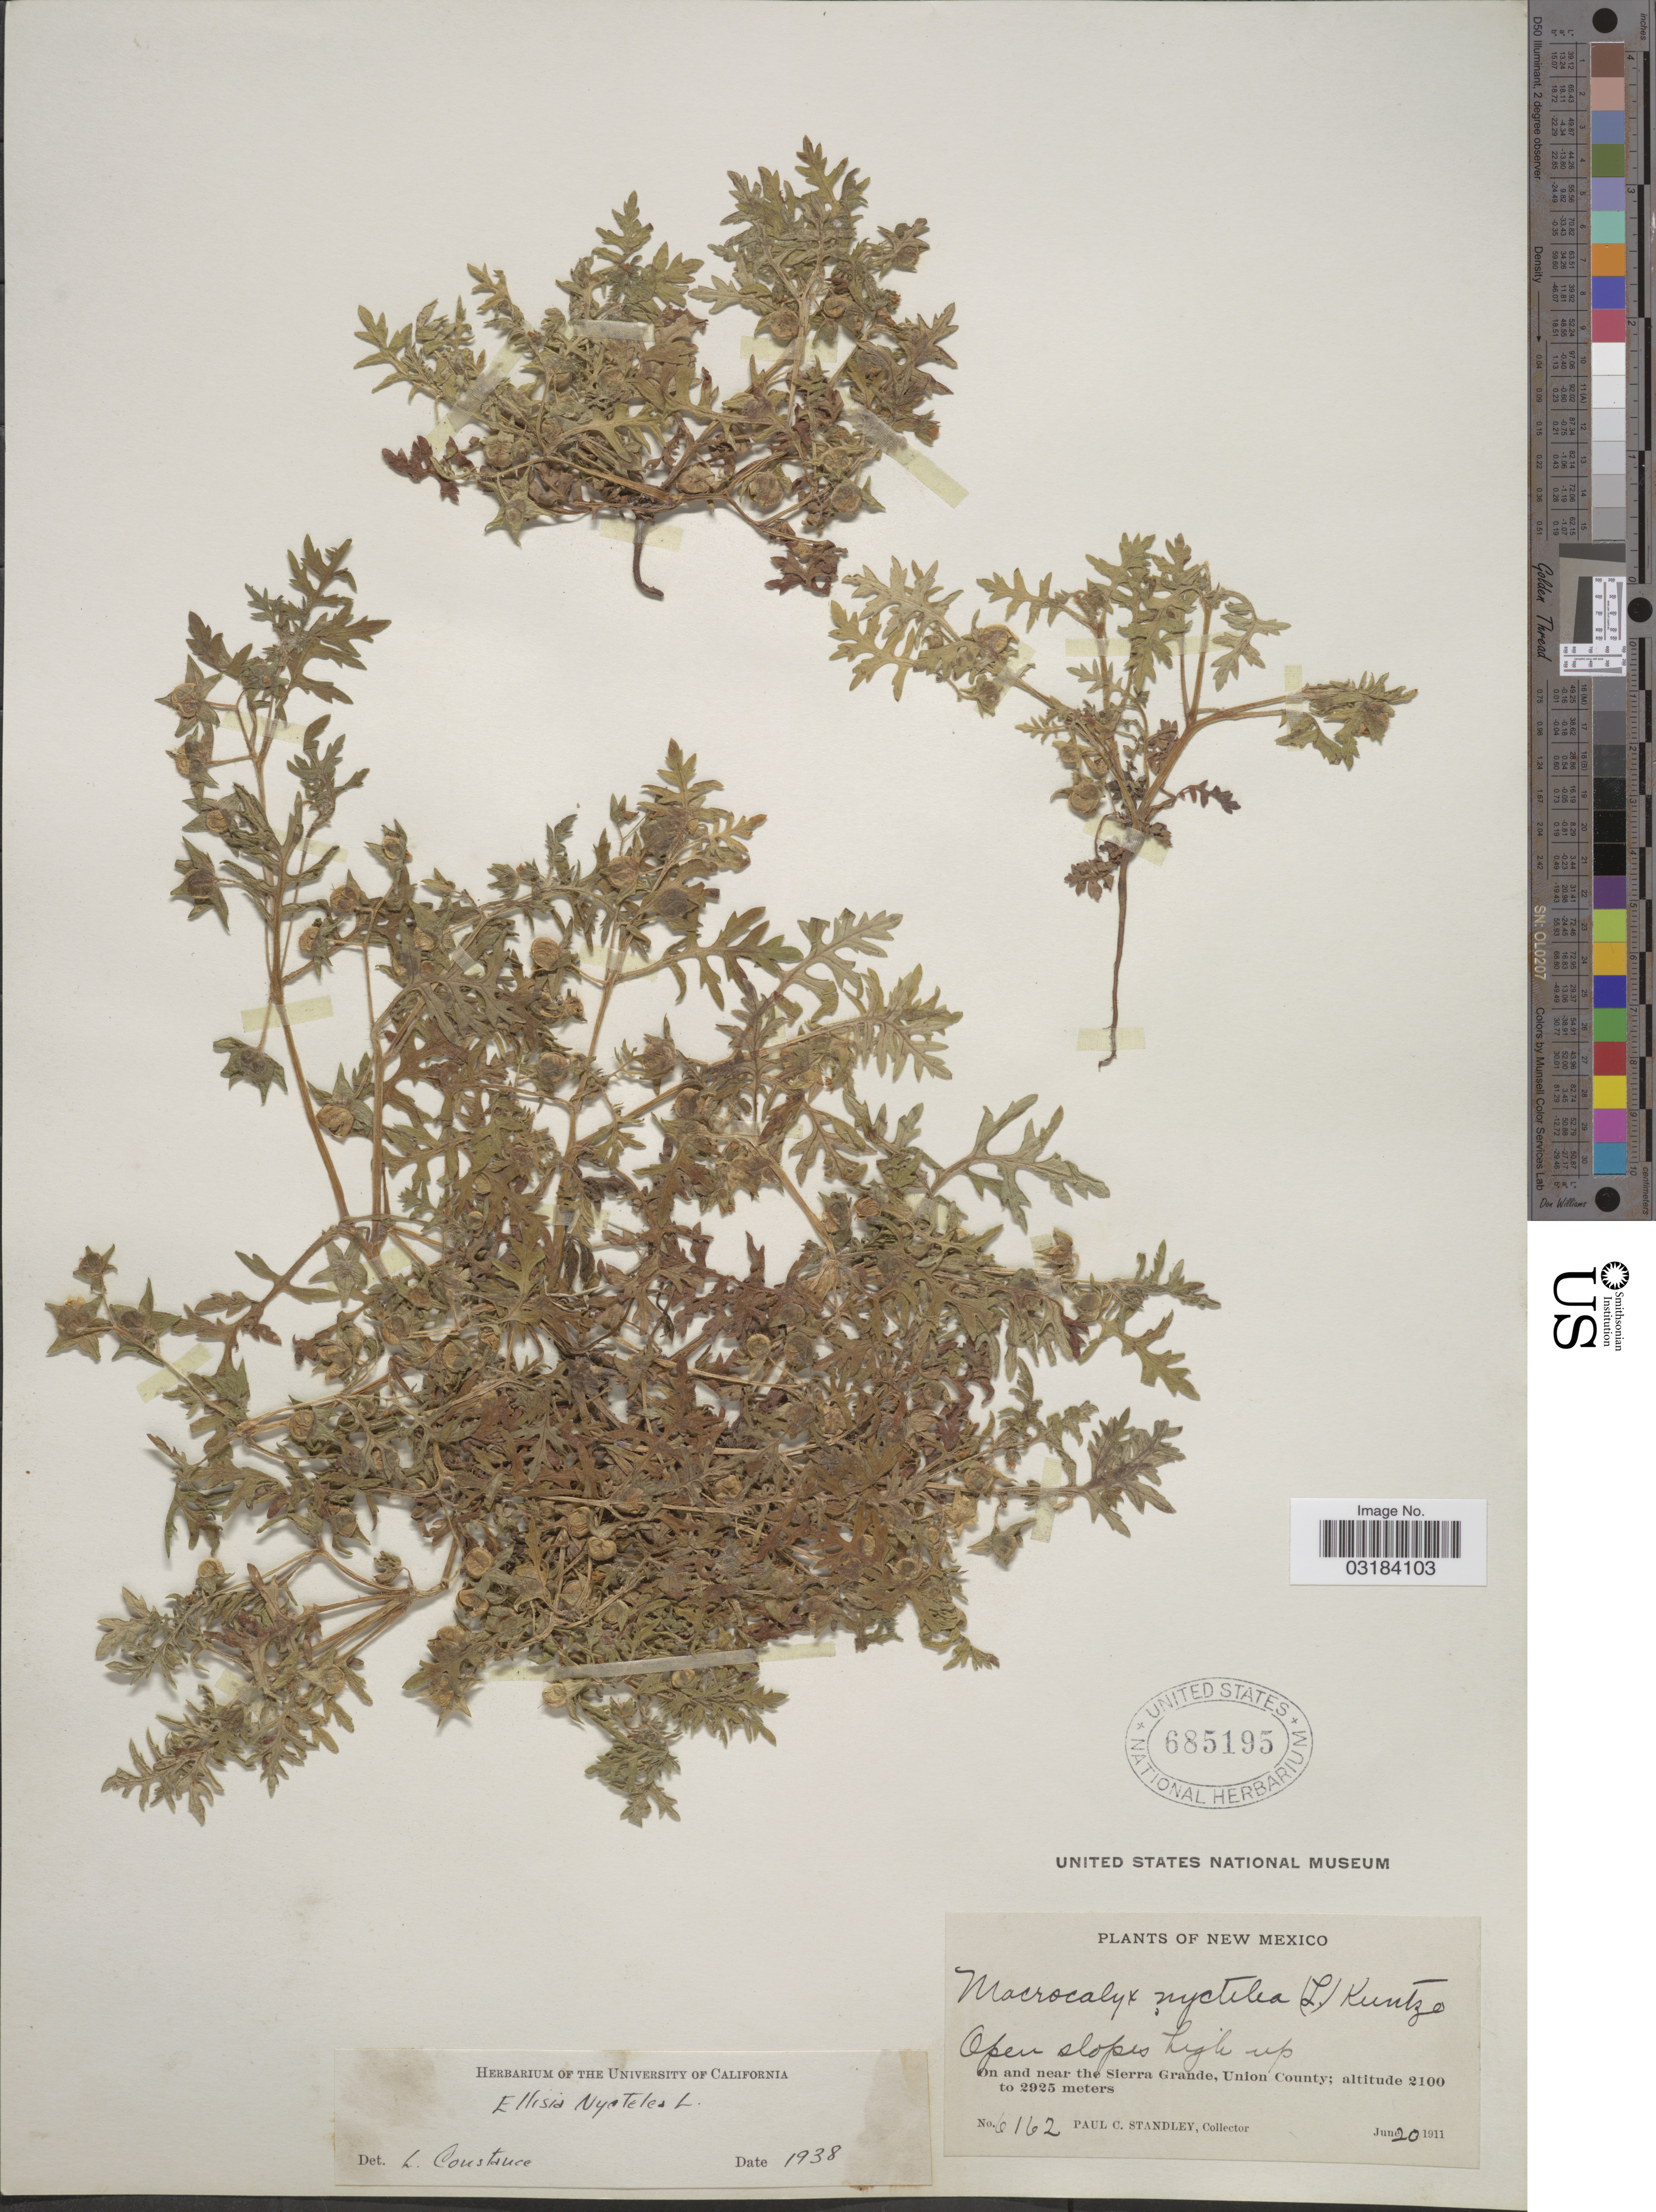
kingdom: Plantae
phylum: Tracheophyta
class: Magnoliopsida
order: Boraginales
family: Hydrophyllaceae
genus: Ellisia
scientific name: Ellisia nyctelea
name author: L.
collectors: P. C. Standley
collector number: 6162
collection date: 1911-06-20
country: United States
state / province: New Mexico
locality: On and near the Sierra Grande, Union County.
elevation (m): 2100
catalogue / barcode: US 685195